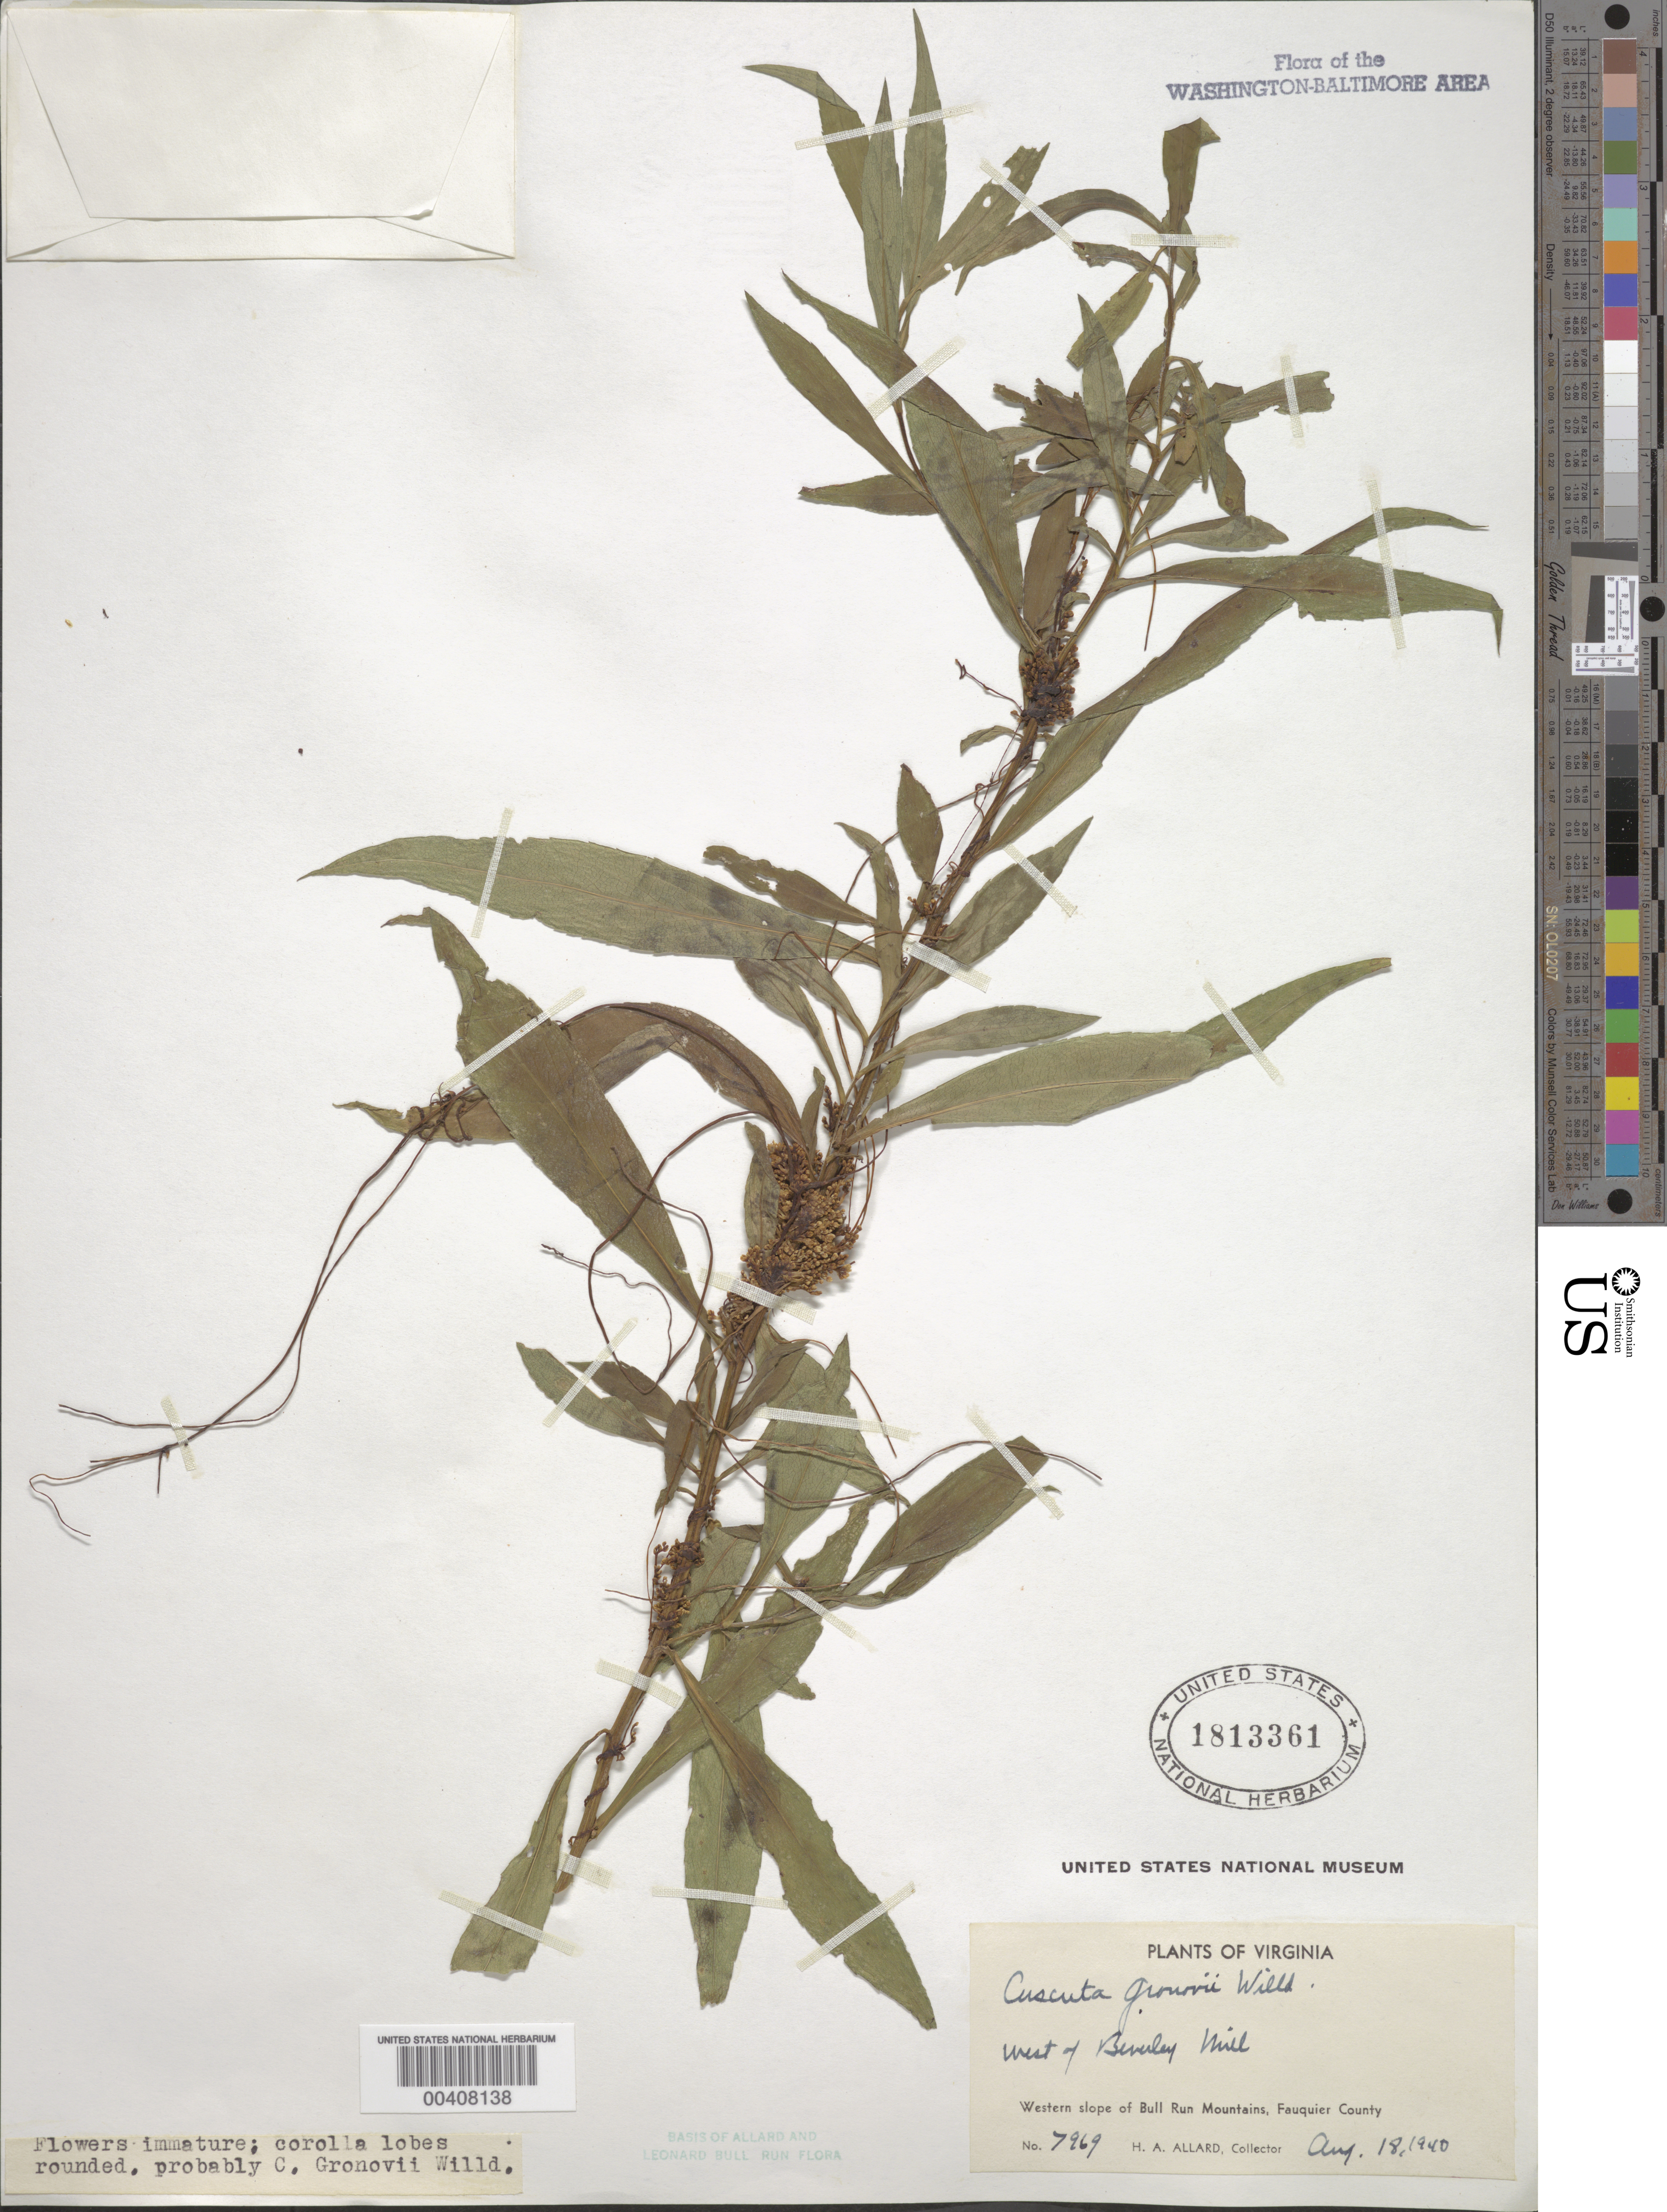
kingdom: Plantae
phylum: Tracheophyta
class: Magnoliopsida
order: Solanales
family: Convolvulaceae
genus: Cuscuta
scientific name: Cuscuta gronovii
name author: Willd. ex Schult.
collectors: H. A. Allard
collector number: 7969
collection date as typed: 18 Aug 1940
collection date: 1940-08-18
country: United States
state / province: Virginia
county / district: Fauquier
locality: W of Beverley Mill, western slope of Bull Run Mountains Bull Run Mts.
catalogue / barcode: US 1813361